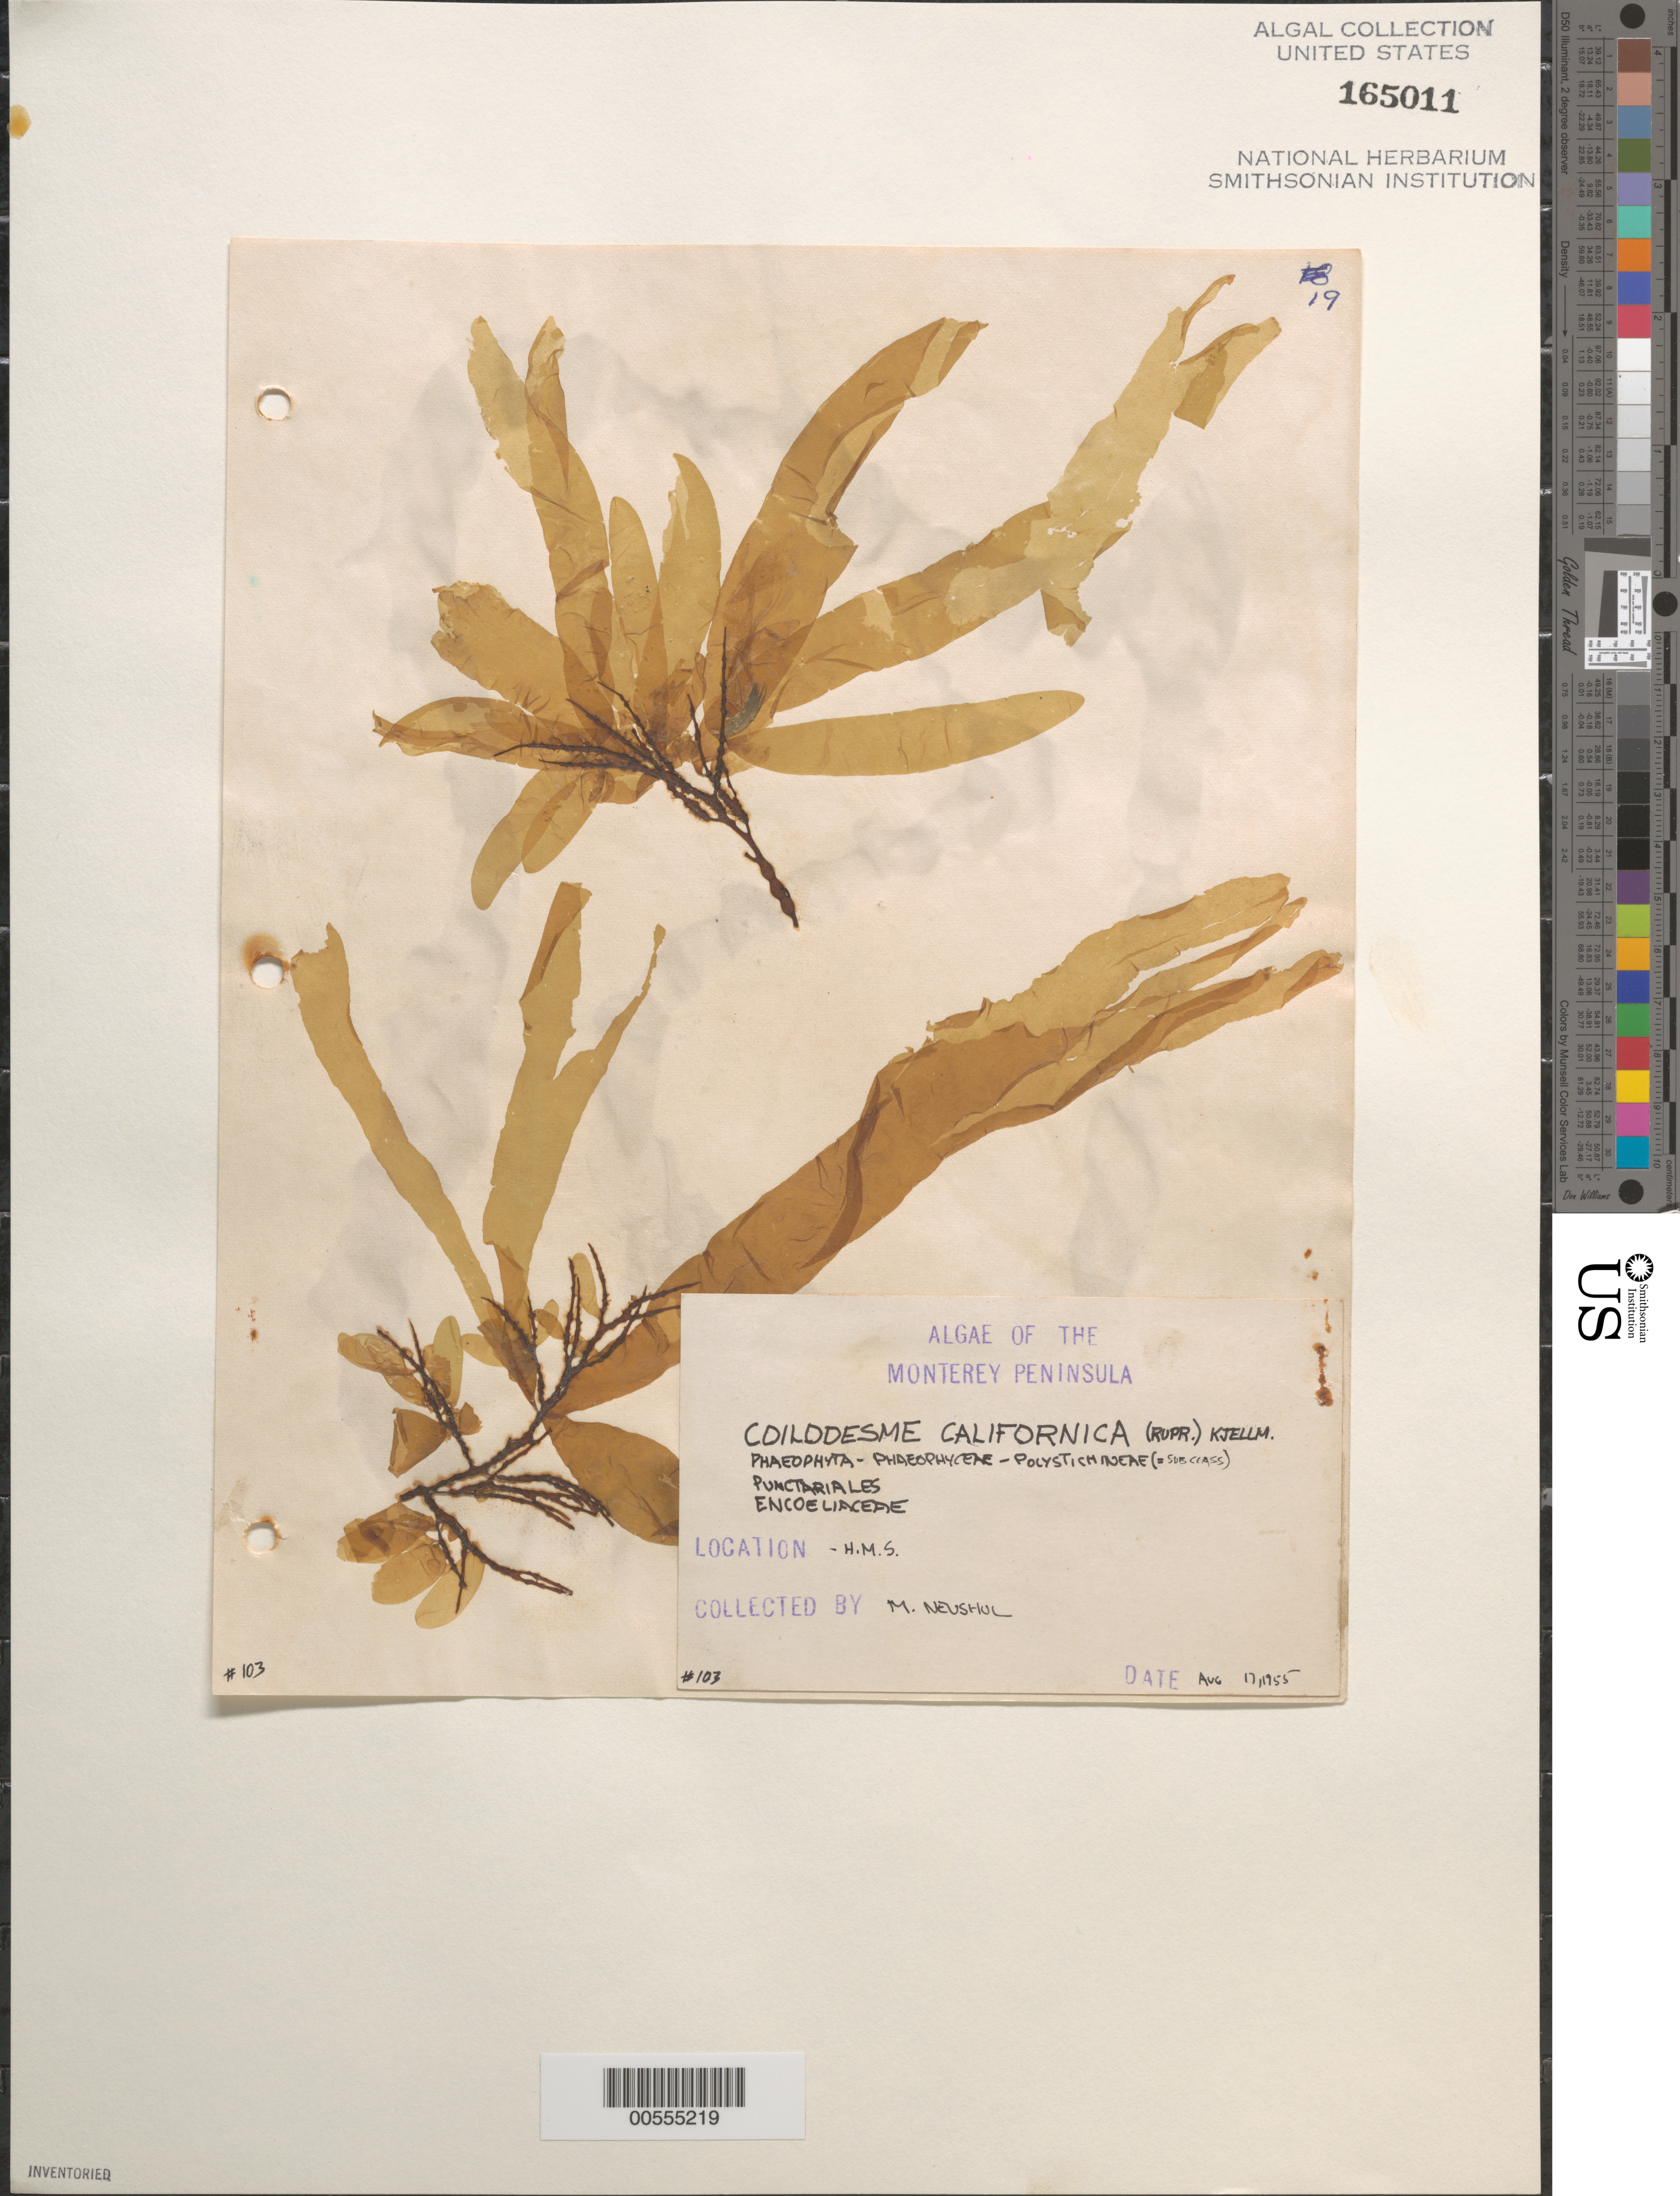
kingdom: Chromista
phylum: Ochrophyta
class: Phaeophyceae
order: Ectocarpales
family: Chordariaceae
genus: Coilodesme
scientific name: Coilodesme californica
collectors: M. Neushul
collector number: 103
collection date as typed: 17 Aug 1955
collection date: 1955-08-17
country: United States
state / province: California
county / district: Monterey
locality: Pacific Grove, Hopkins Marine Station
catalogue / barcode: US 165011